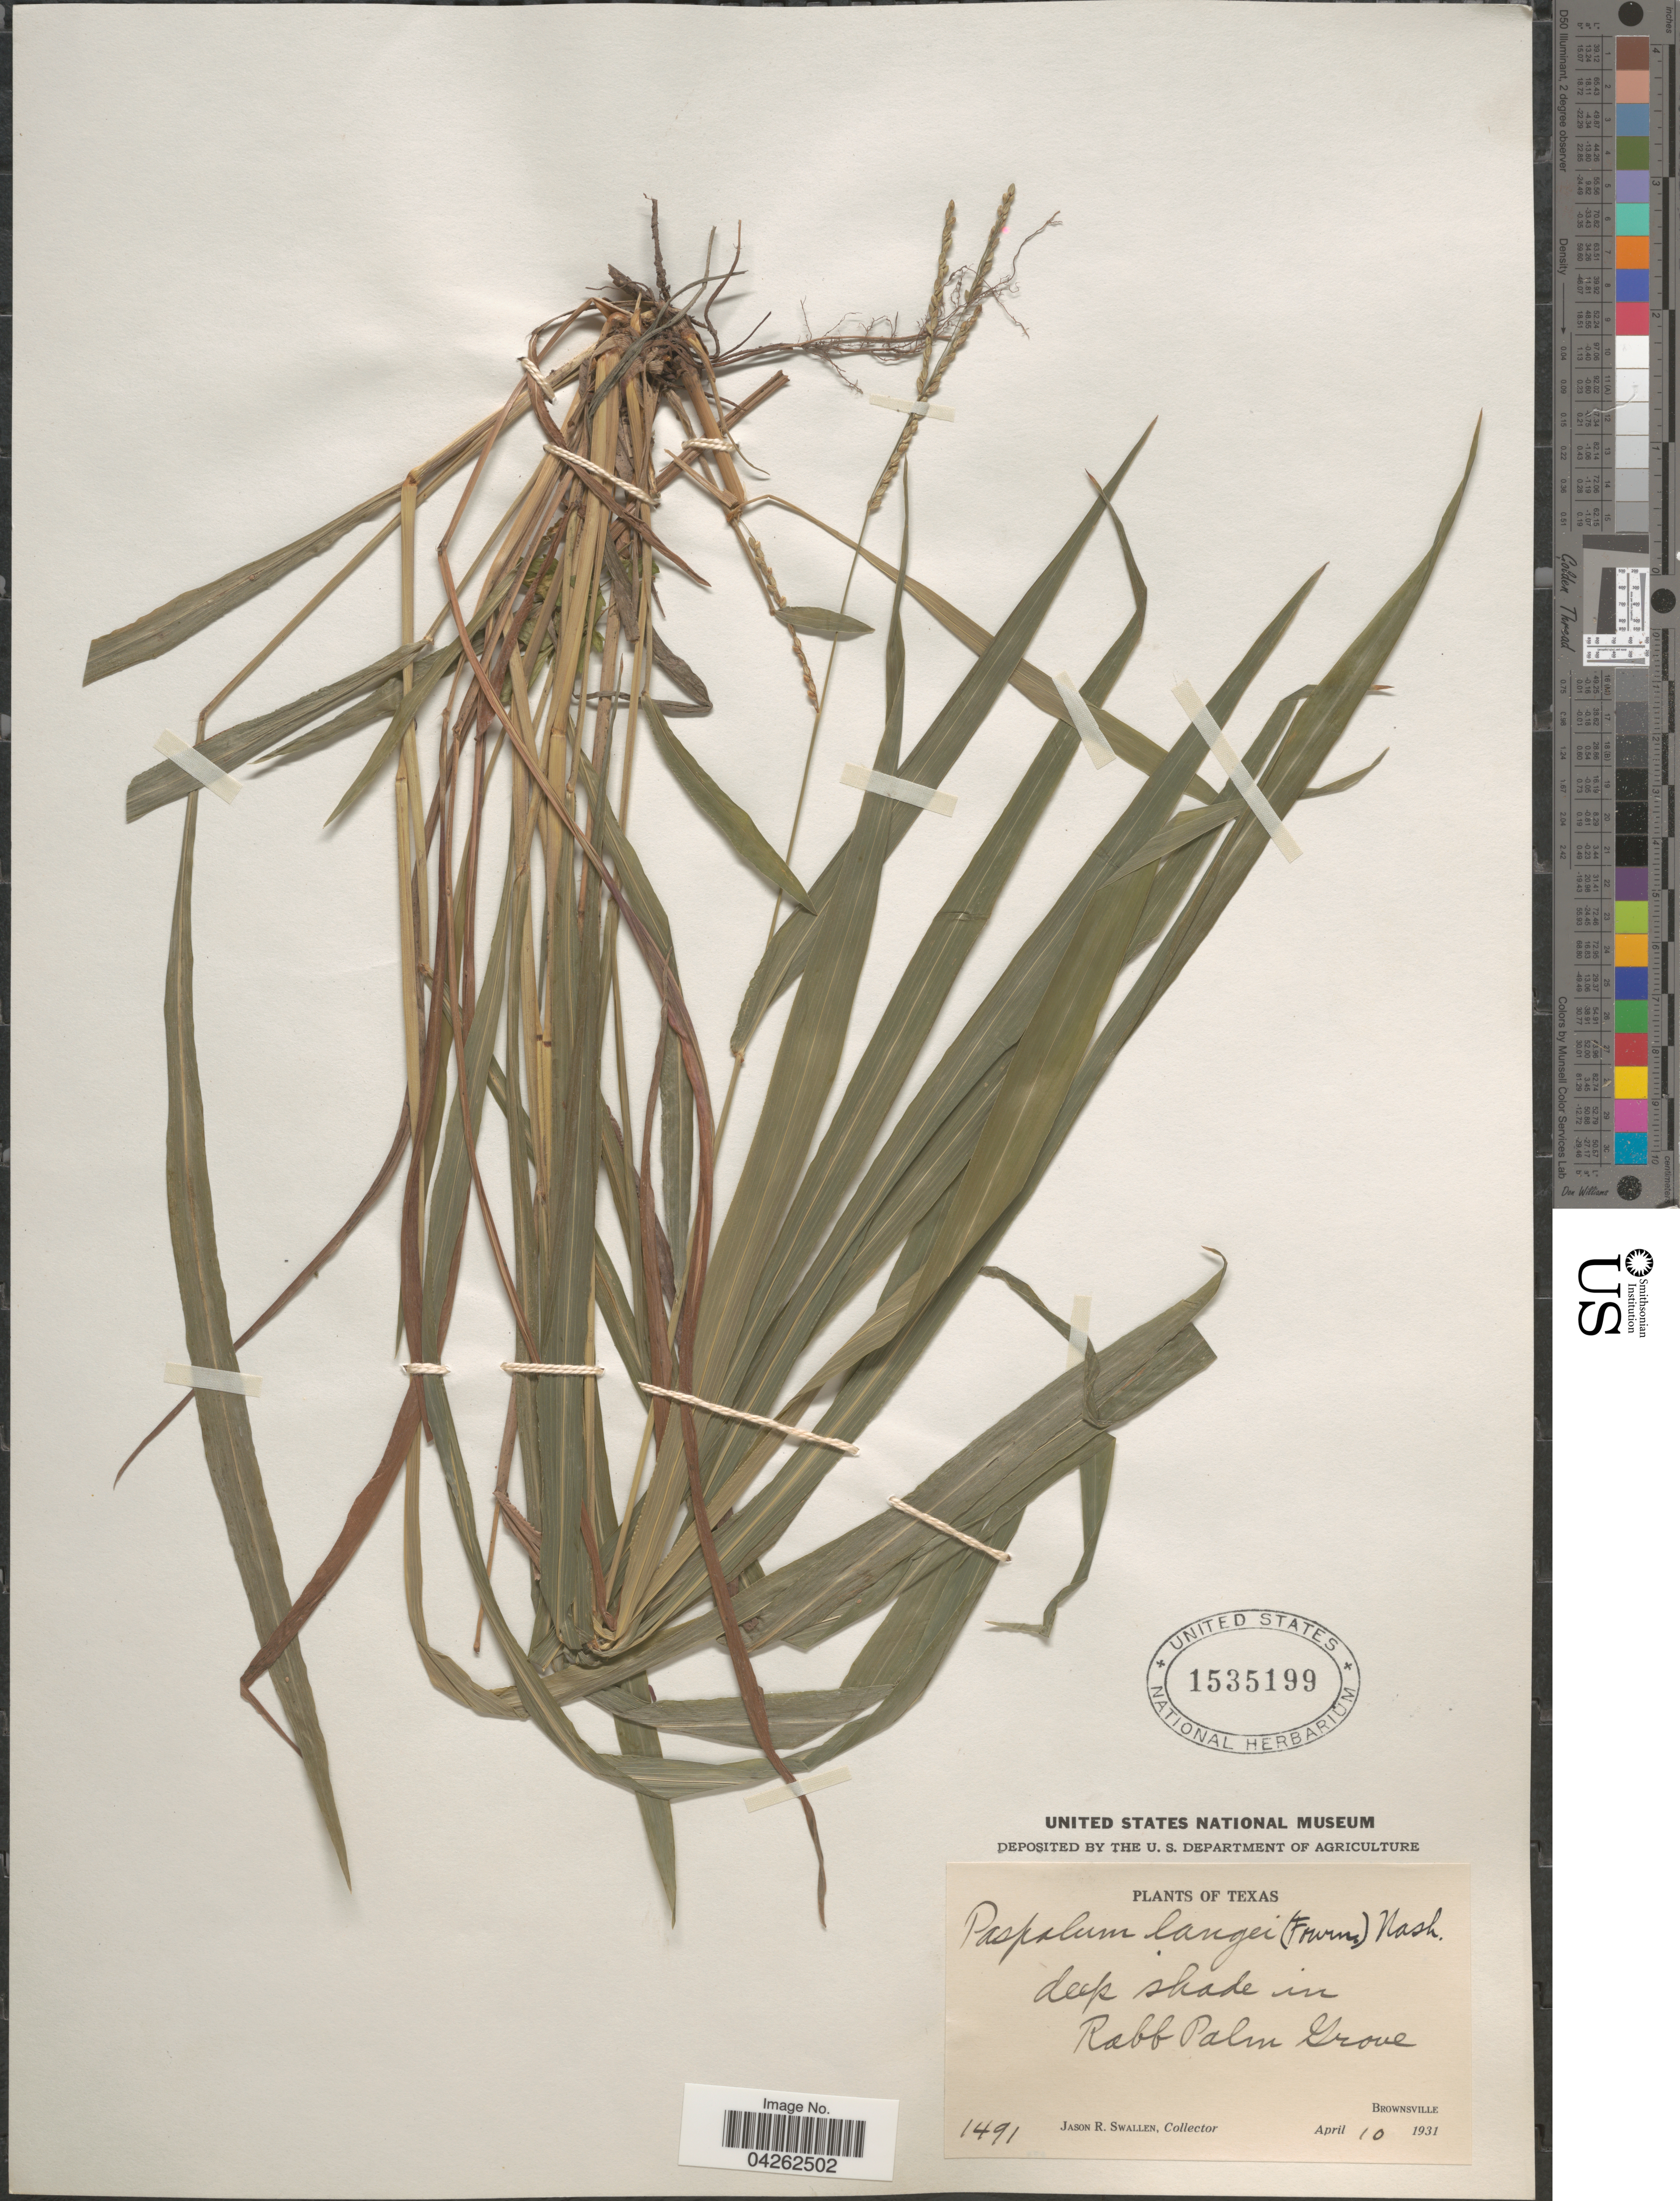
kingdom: Plantae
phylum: Tracheophyta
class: Liliopsida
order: Poales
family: Poaceae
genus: Paspalum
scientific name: Paspalum langei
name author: (E. Fourn.) Nash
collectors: J. R. Swallen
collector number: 1491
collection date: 1931-04-10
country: United States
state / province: Texas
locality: Deep shade in Rabb Palm Grove. Brownsville.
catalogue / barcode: US 1535199